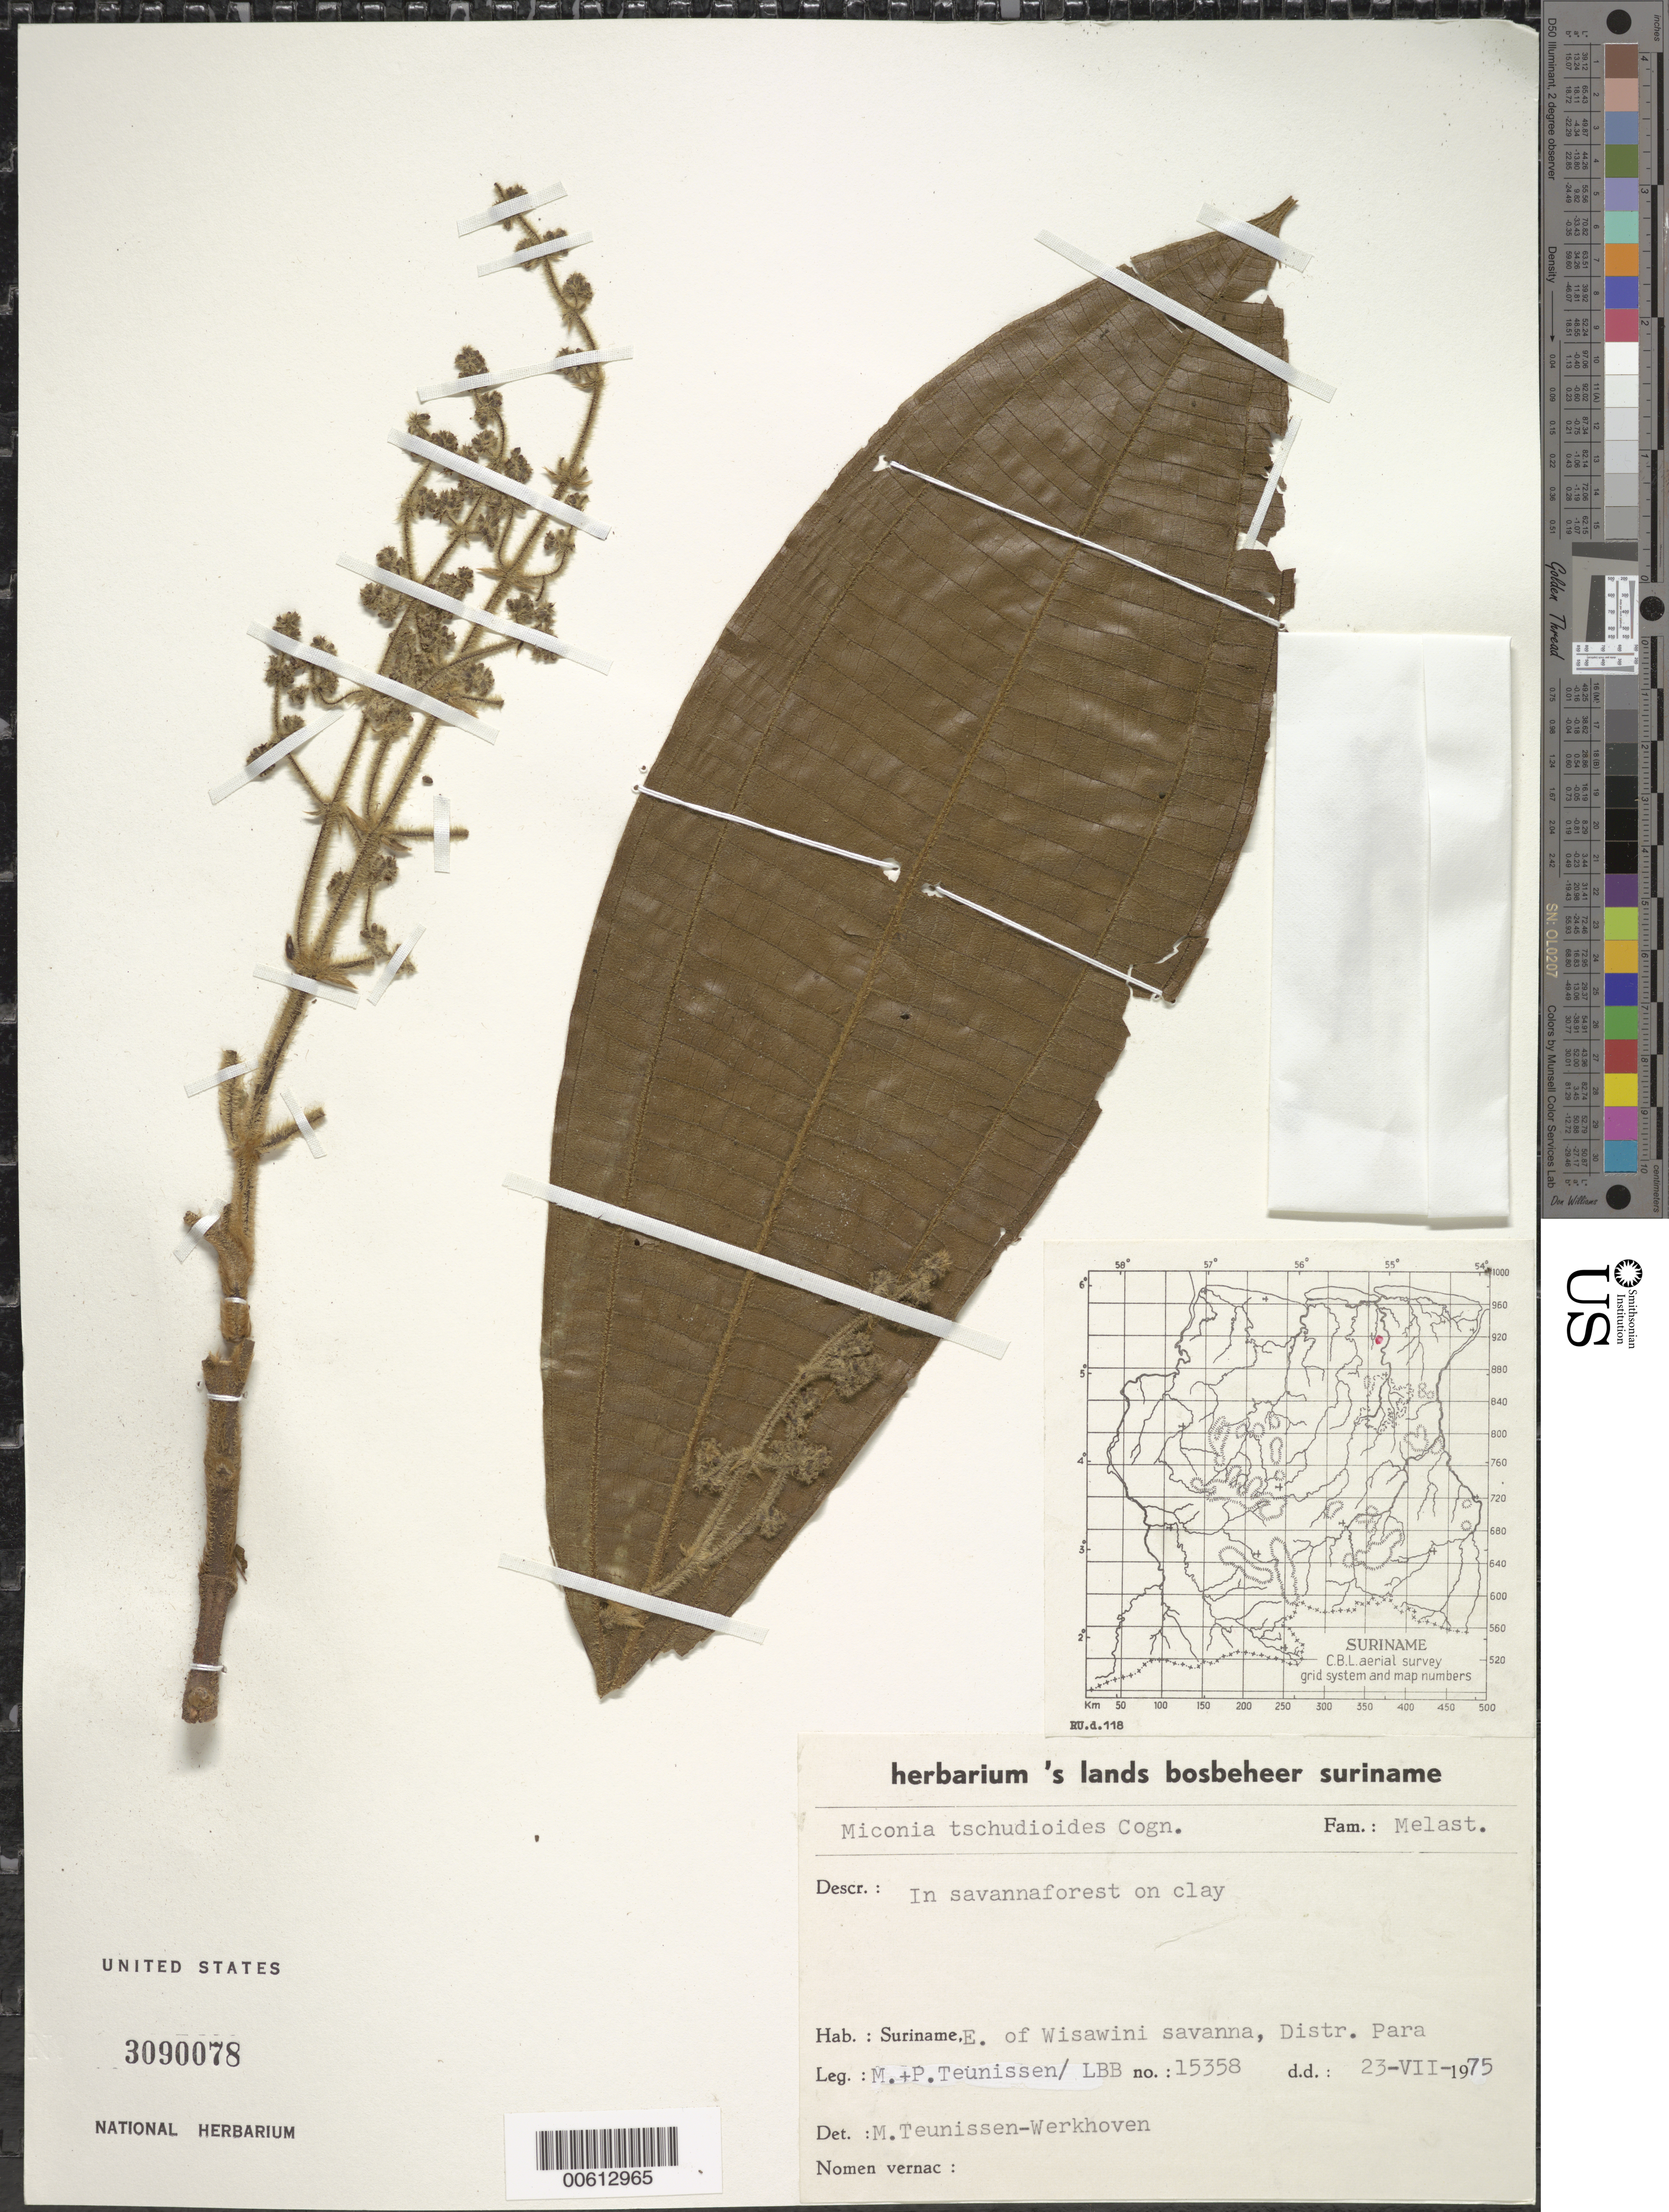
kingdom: Plantae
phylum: Tracheophyta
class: Magnoliopsida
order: Myrtales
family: Melastomataceae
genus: Miconia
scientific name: Miconia tschudyoides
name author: Cogn.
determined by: Teunissen-werkhoven, M.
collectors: M. Teunissen-werkhoven & P. Teunissen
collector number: LBB 15358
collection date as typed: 23-Jul-75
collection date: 1975-07-23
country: Suriname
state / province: Para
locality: Wisawini savanna, E of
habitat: Savanna forest on clay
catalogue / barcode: US 3090078